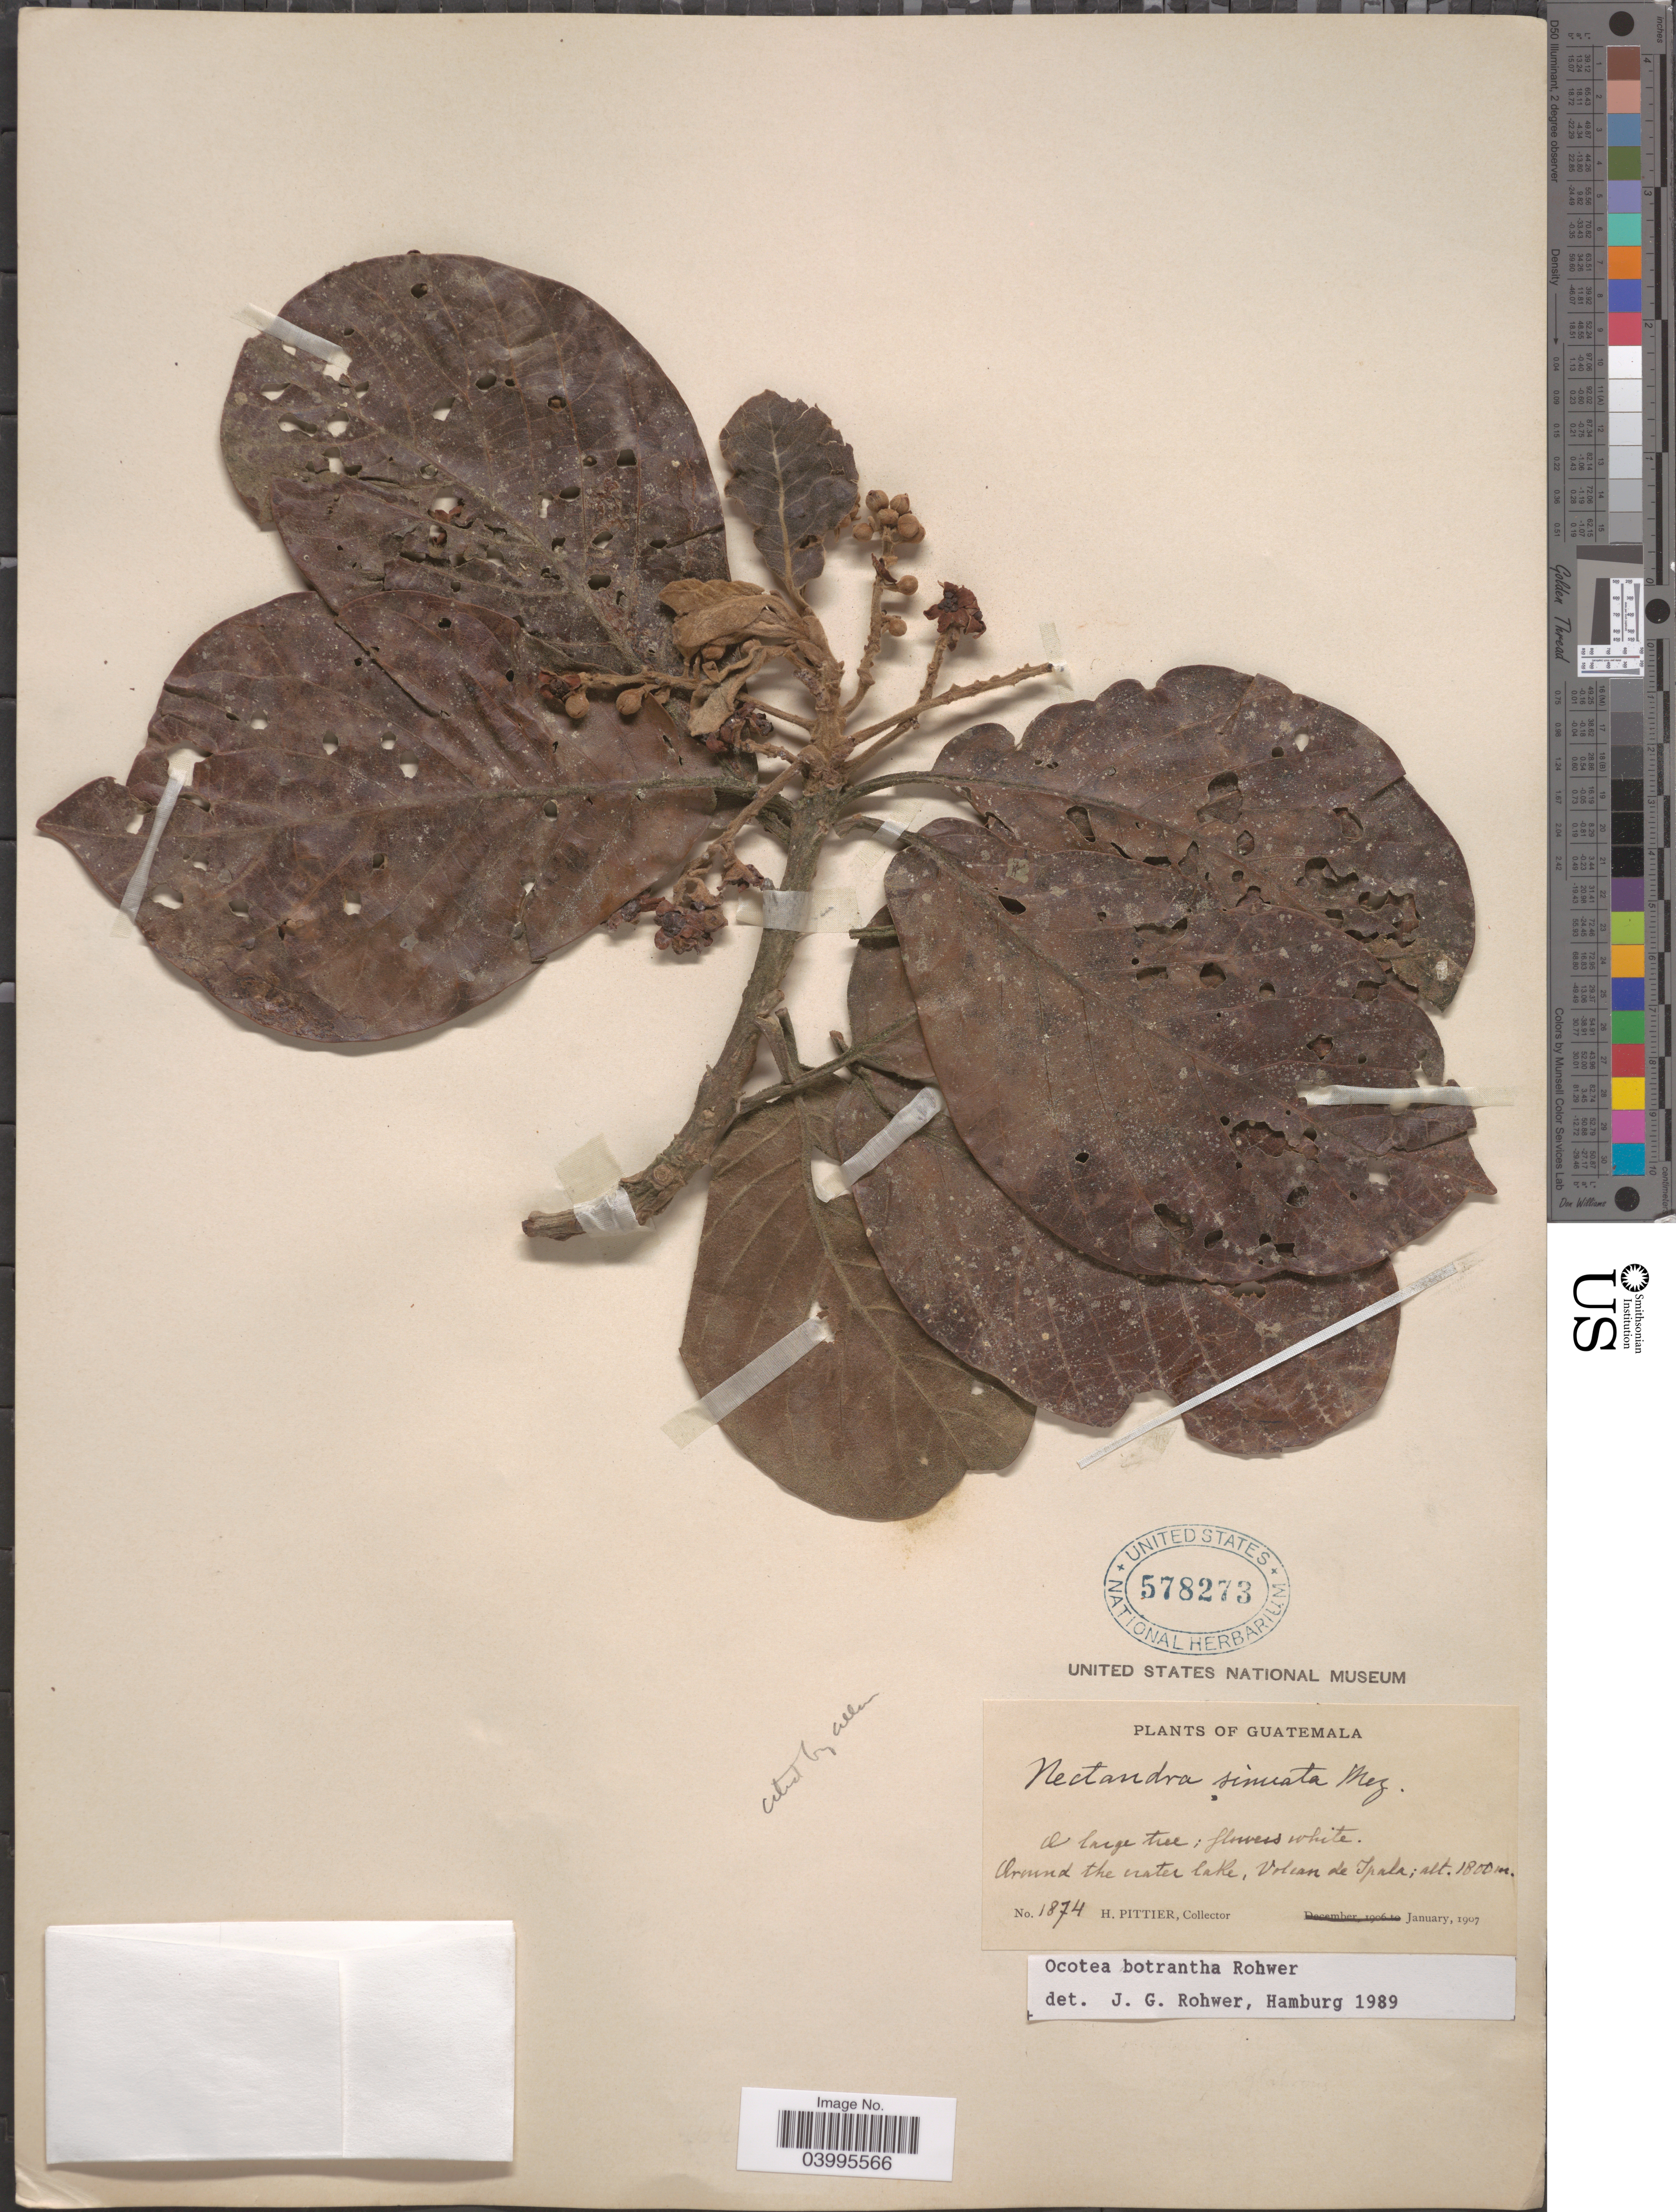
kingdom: Plantae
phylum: Tracheophyta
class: Magnoliopsida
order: Laurales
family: Lauraceae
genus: Ocotea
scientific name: Ocotea botrantha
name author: Rohwer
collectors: H. F. Pittier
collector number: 1874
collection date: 1907-01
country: Guatemala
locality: Around the crater lake, Volcan de Ipala.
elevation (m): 1800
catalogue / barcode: US 578273